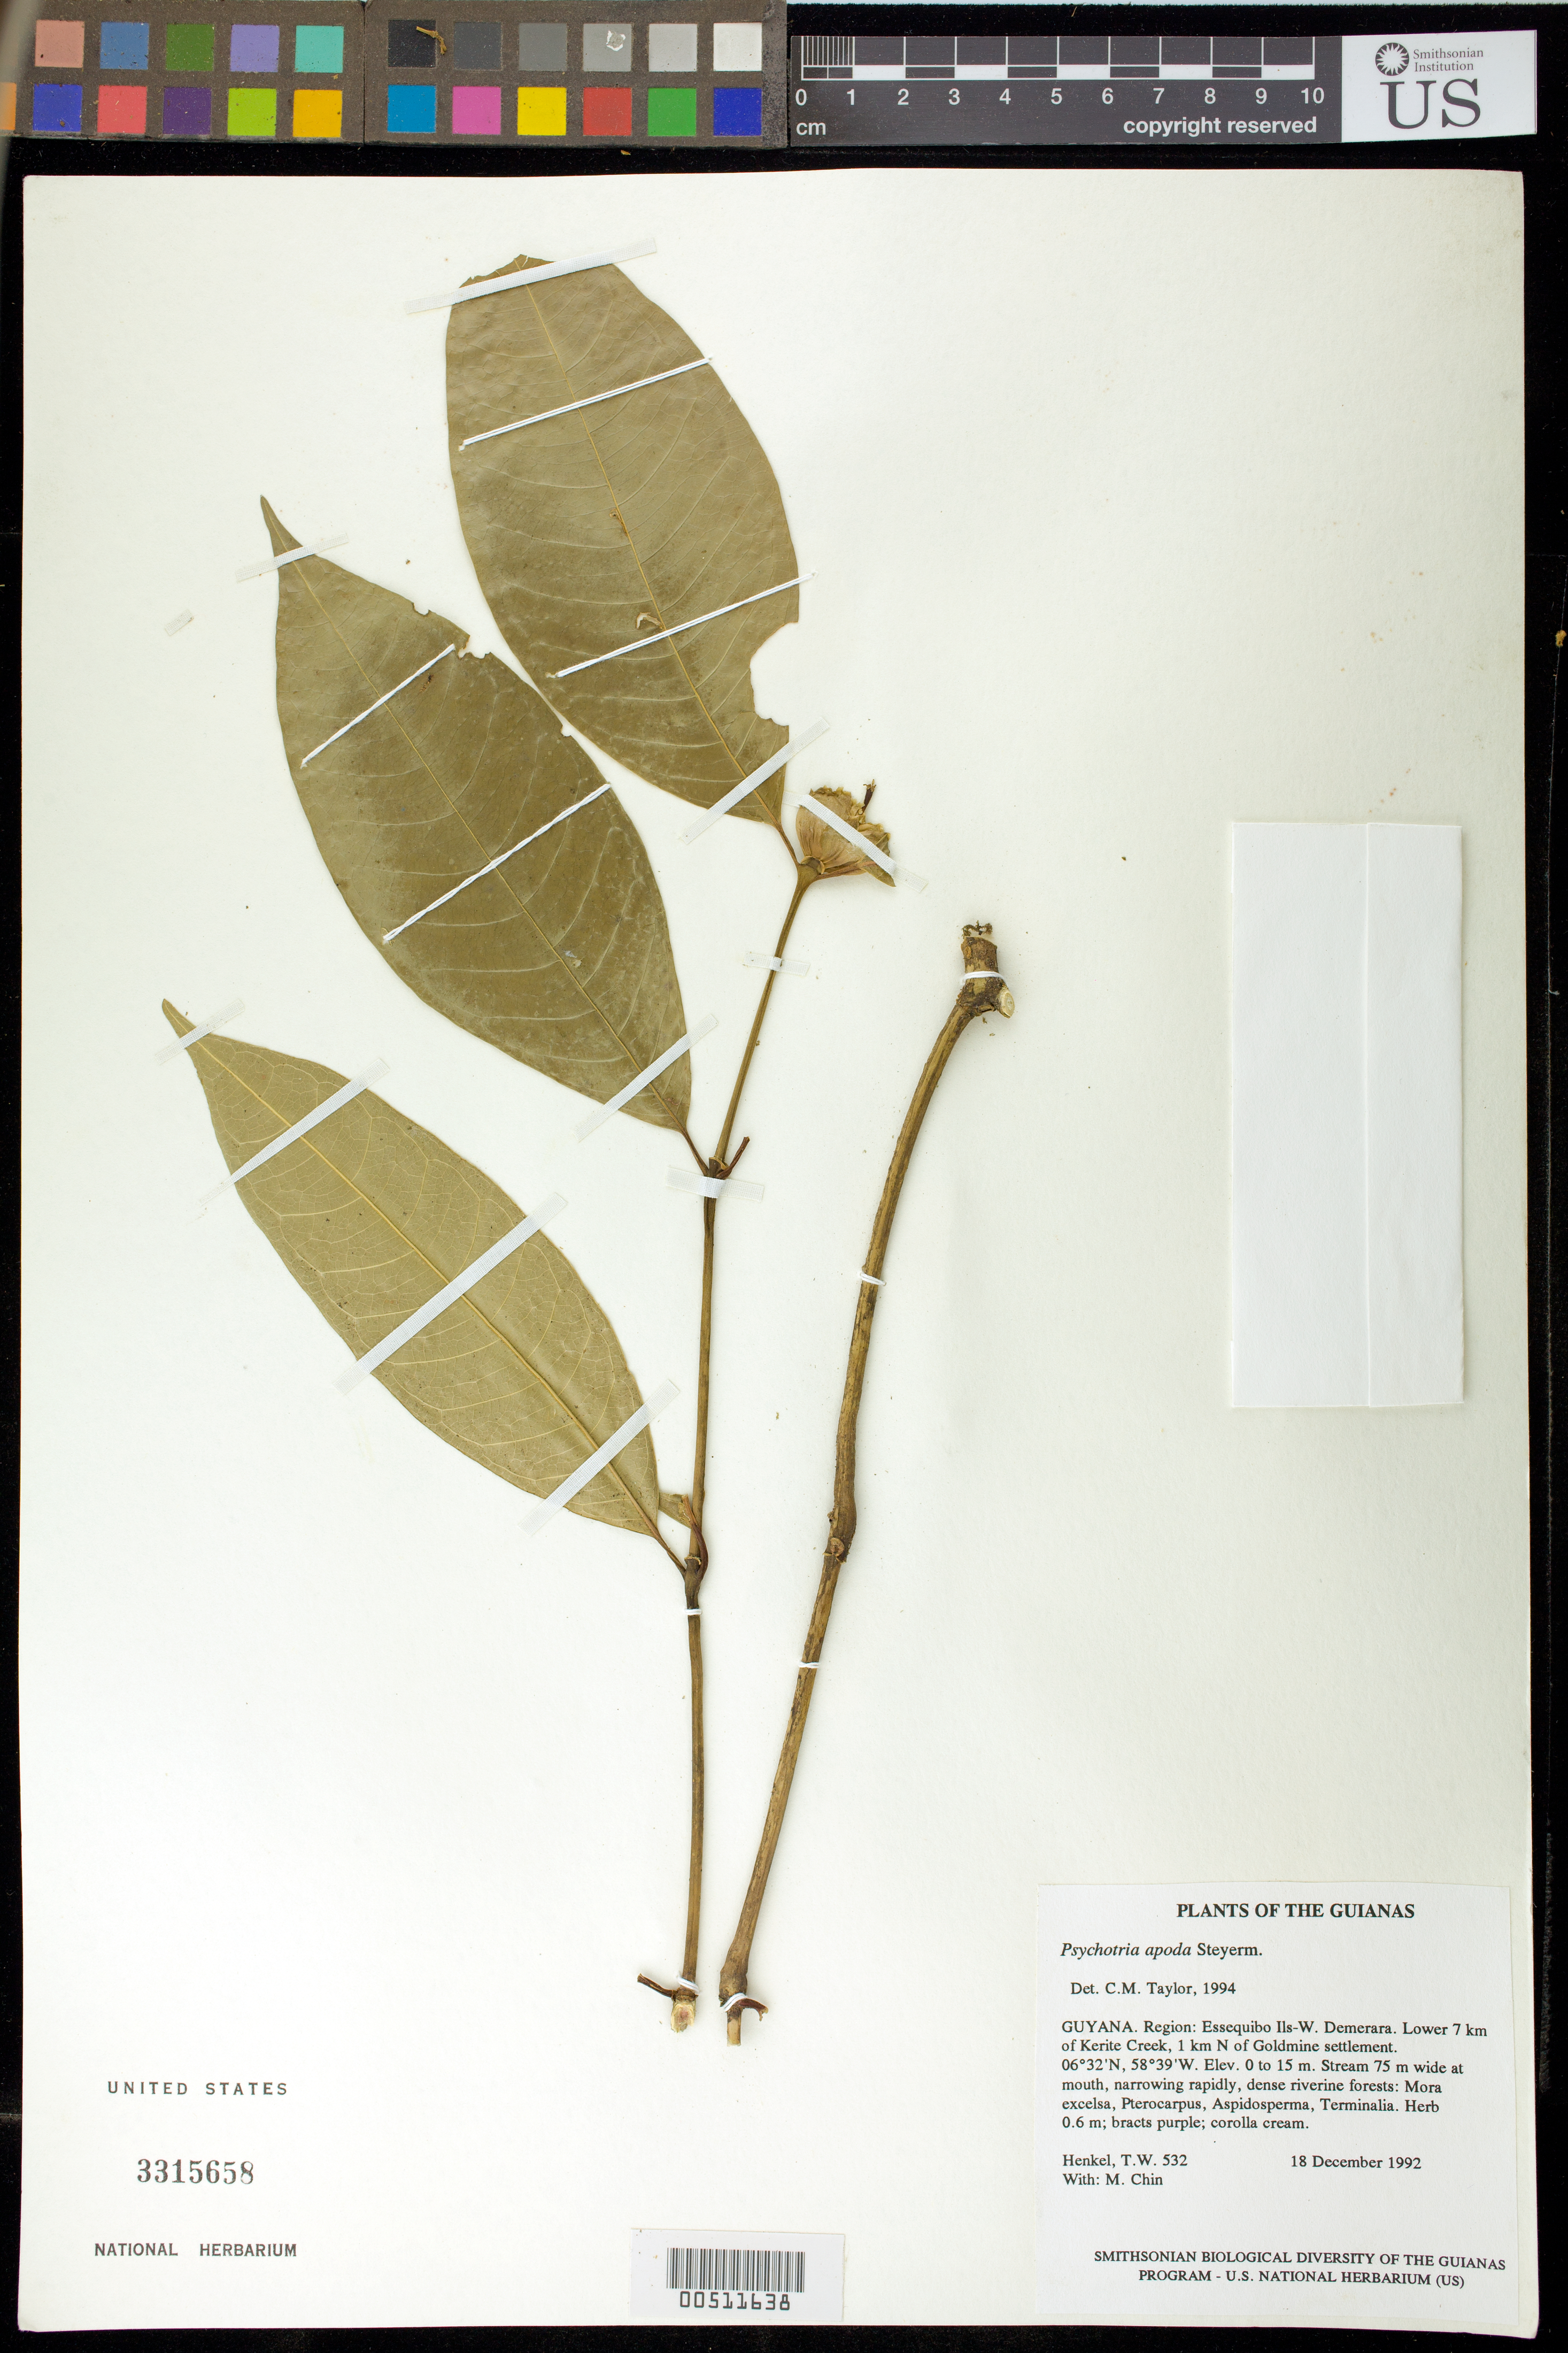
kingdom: Plantae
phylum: Tracheophyta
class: Magnoliopsida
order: Gentianales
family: Rubiaceae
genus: Palicourea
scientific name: Palicourea apoda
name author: (Steyerm.) Delprete & J.H. Kirkbr.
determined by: Kirkbride, J. H., Jr.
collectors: T. Henkel & M. Chin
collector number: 532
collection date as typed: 18 December 1992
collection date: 1992-12-18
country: Guyana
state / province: Essequibo Isl-W. Demerara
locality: Lower 7 km of Kerite Creek, 1 km N of Goldmine settlement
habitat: Stream 75 m wide at mouth, narrowing rapidly, dense riverine forests: Mora excelsa, Pterocarpus, Aspidosperma, Terminalia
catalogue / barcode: US 3315658